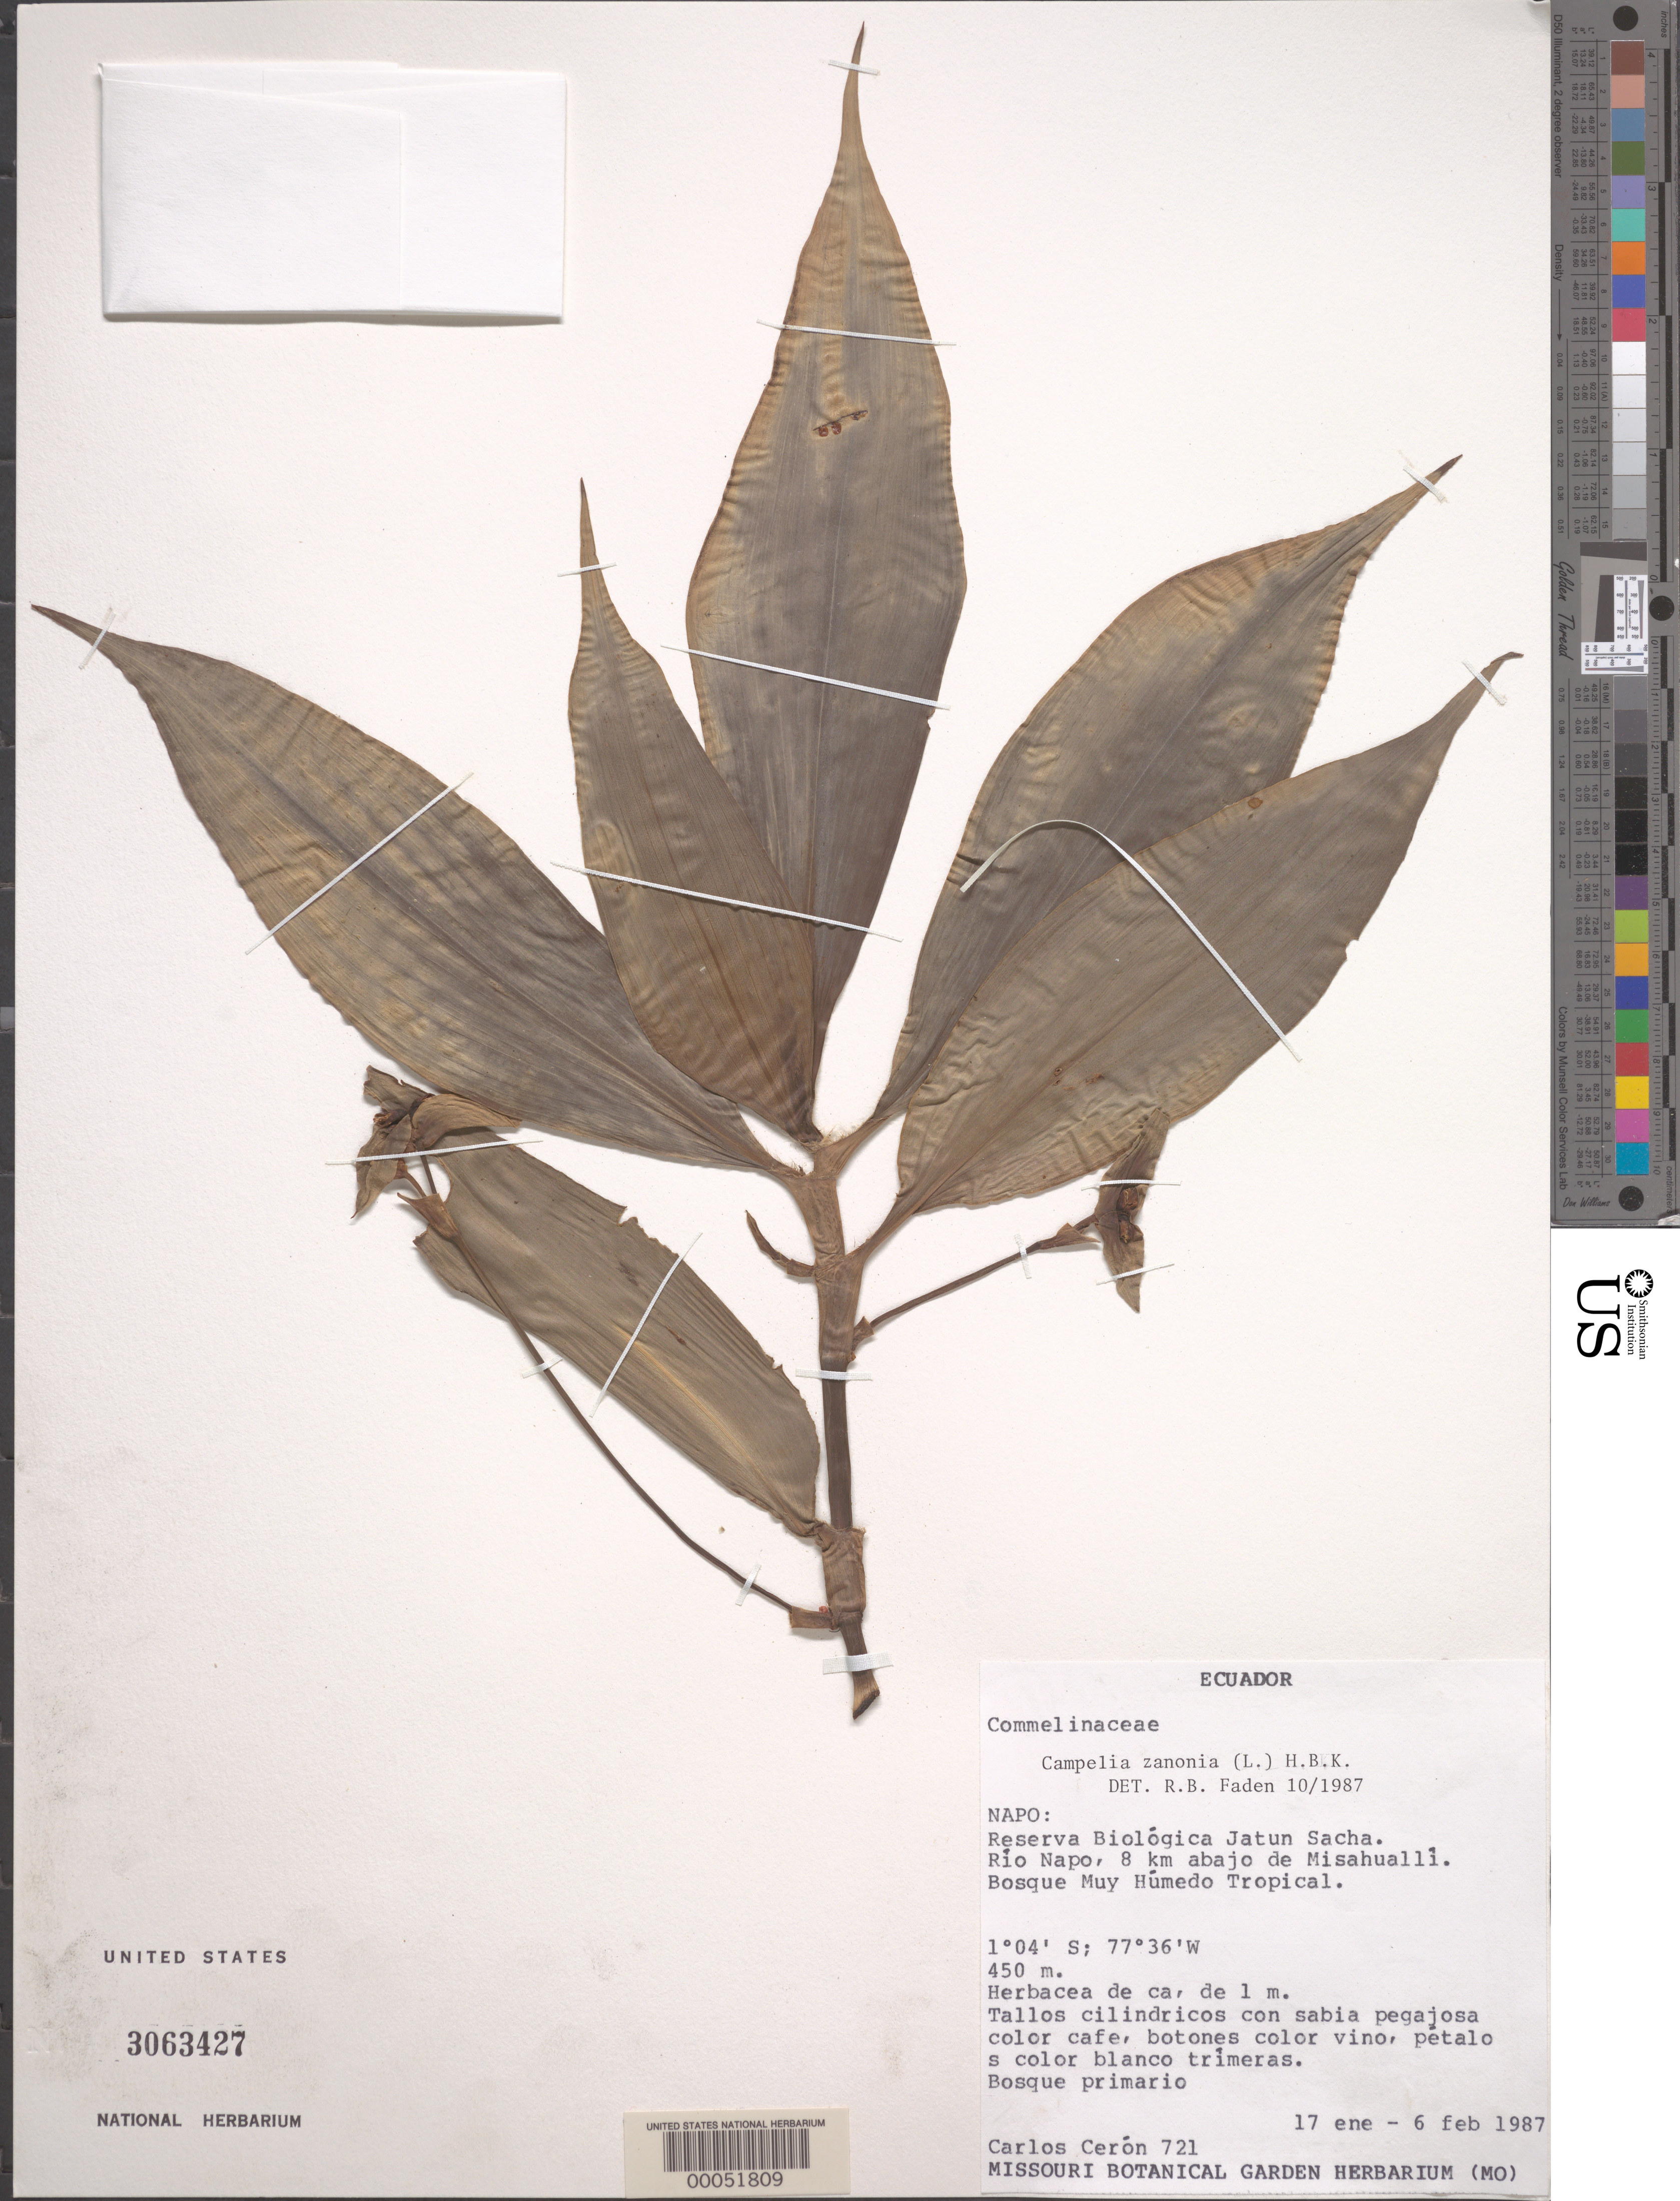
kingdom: Plantae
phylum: Tracheophyta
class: Liliopsida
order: Commelinales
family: Commelinaceae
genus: Tradescantia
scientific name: Tradescantia zanonia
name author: (L.) Sw.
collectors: C. E. Cerón M.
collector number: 721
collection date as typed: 17 Jan 1987 to 06 Feb 1987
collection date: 1987-01-17/1987-02-06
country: Ecuador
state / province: Napo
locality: Reserva biologica jatun sacha. Rio Napo, 8 km below misahualli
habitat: Primary forest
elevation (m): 450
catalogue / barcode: US 3063427